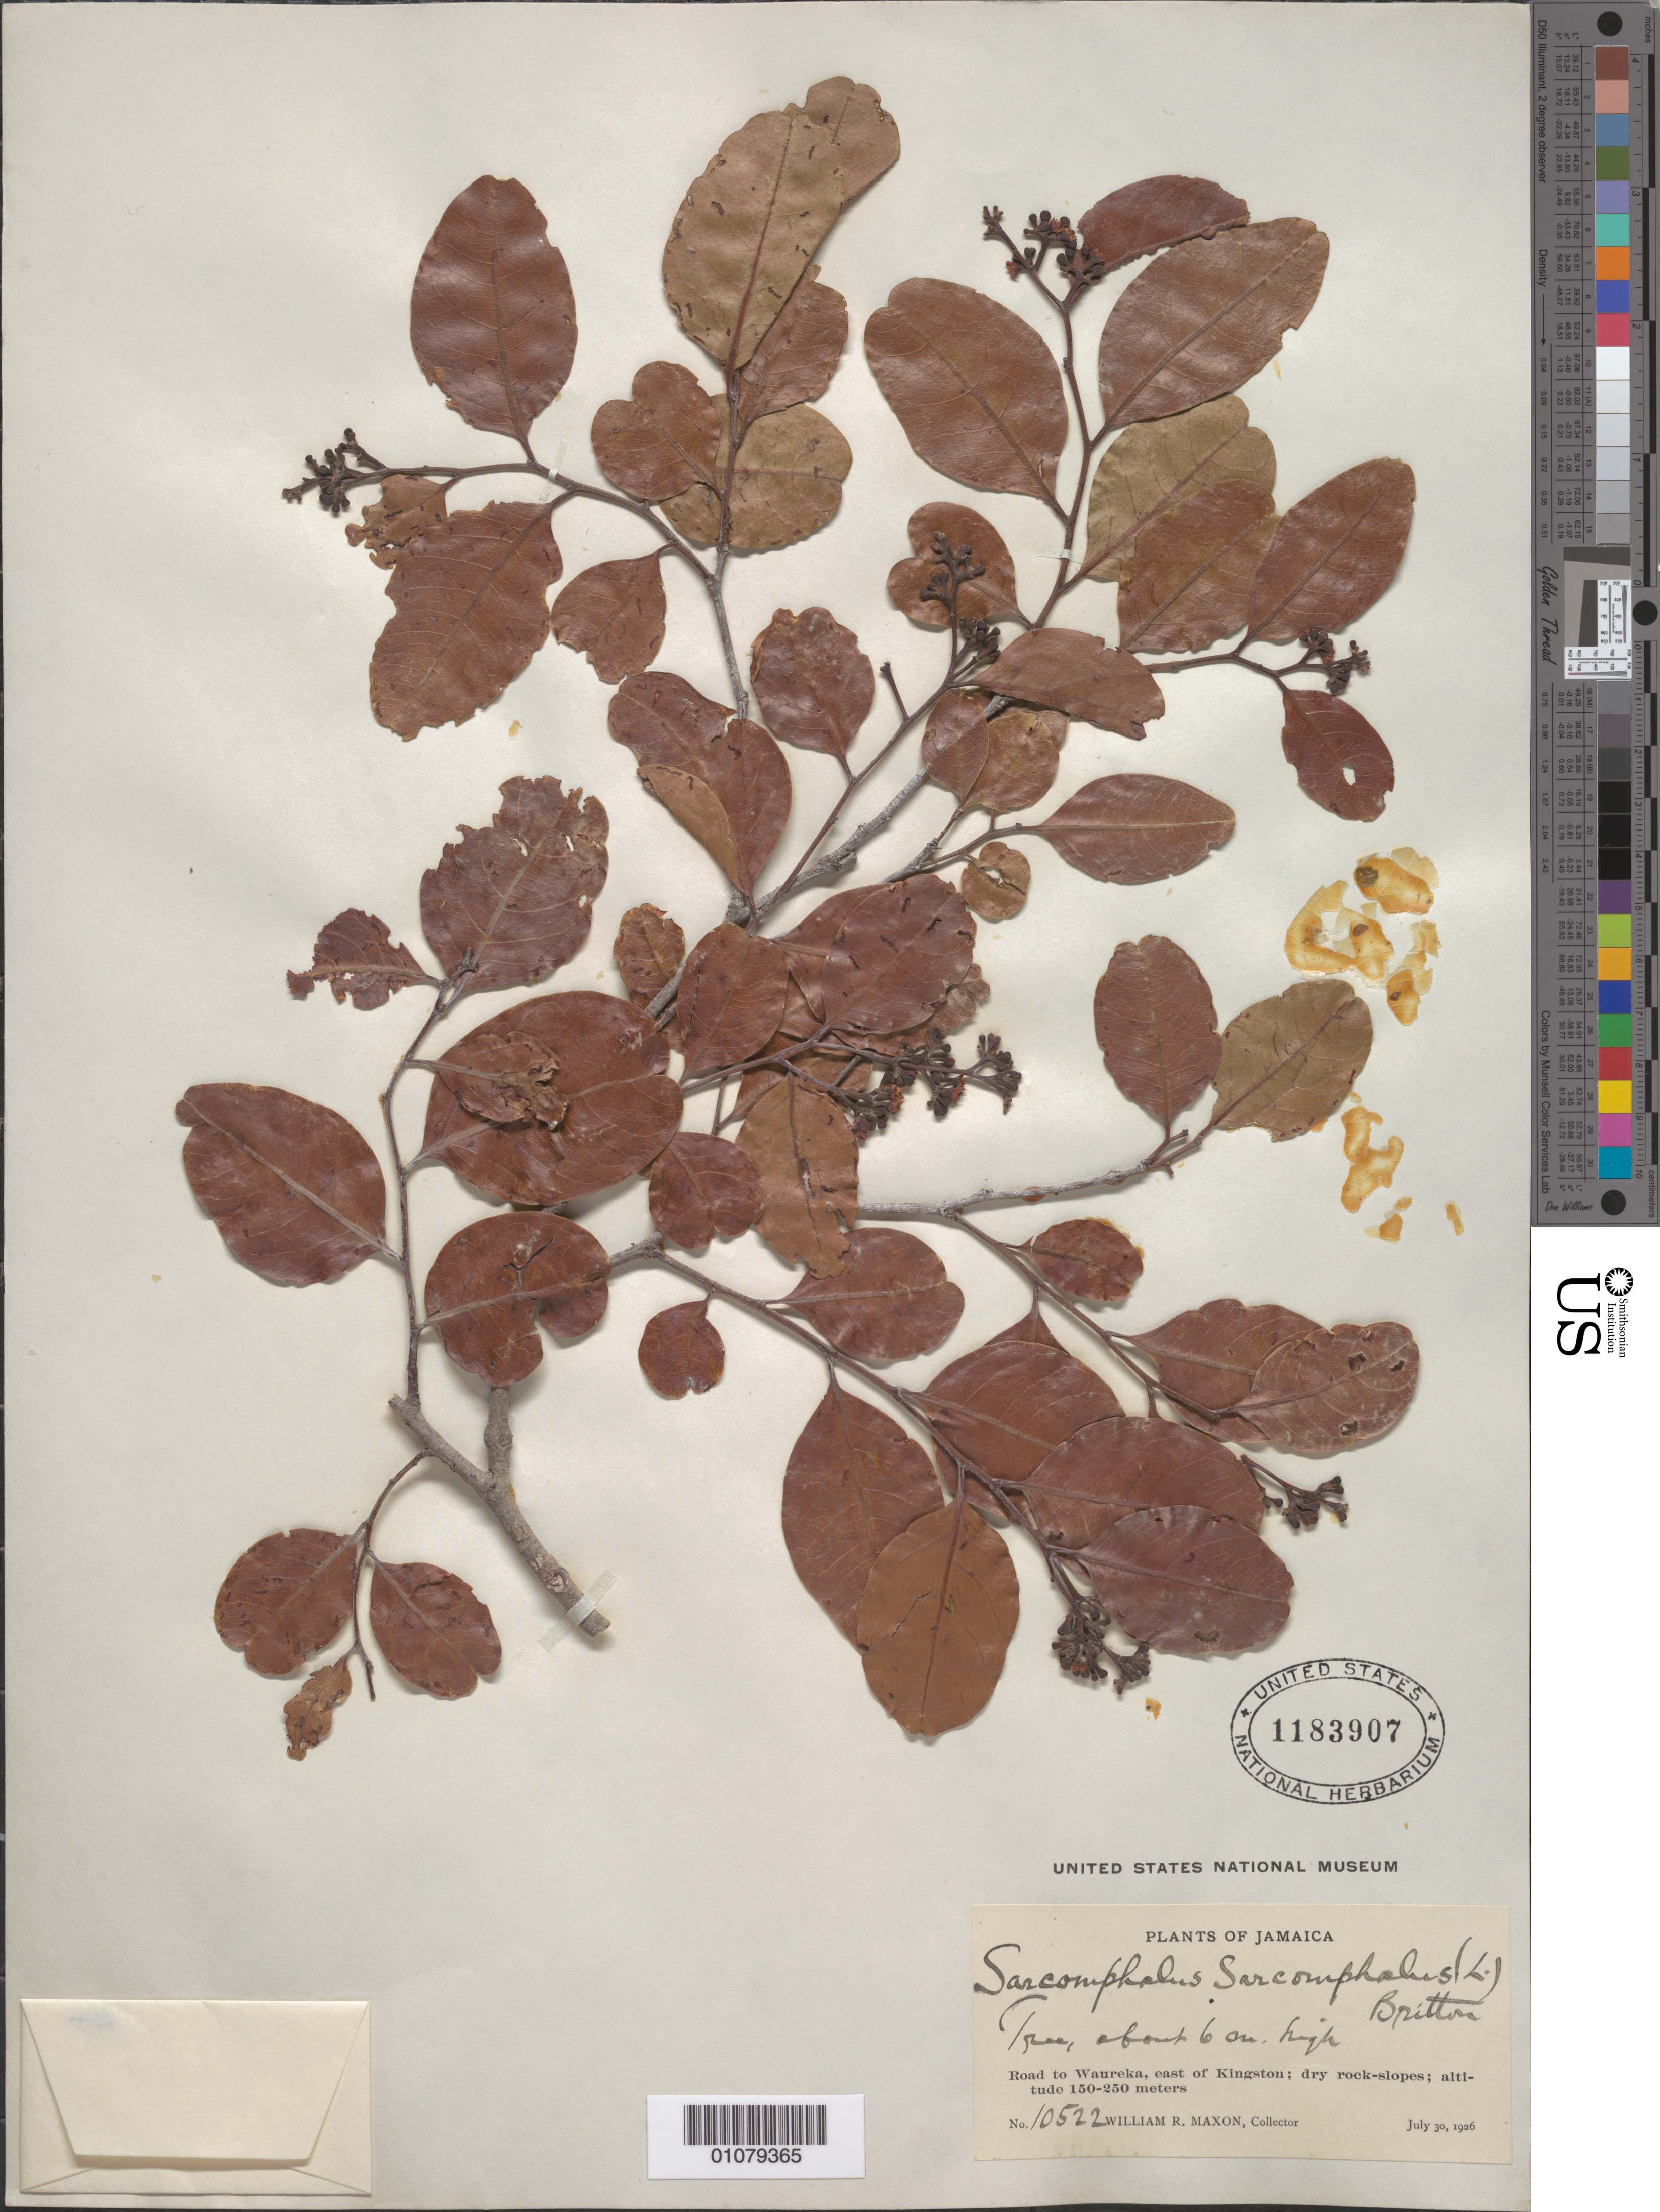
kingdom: Plantae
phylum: Tracheophyta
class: Magnoliopsida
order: Rosales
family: Rhamnaceae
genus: Sarcomphalus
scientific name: Sarcomphalus laurinus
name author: Griseb.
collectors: W. R. Maxon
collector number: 10522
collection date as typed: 30 Jul 1926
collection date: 1926-07-30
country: Jamaica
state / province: Saint Andrew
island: Jamaica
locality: Road to Waureka, E of Kingston; dry rock-slopes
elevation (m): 150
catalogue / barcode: US 1183907